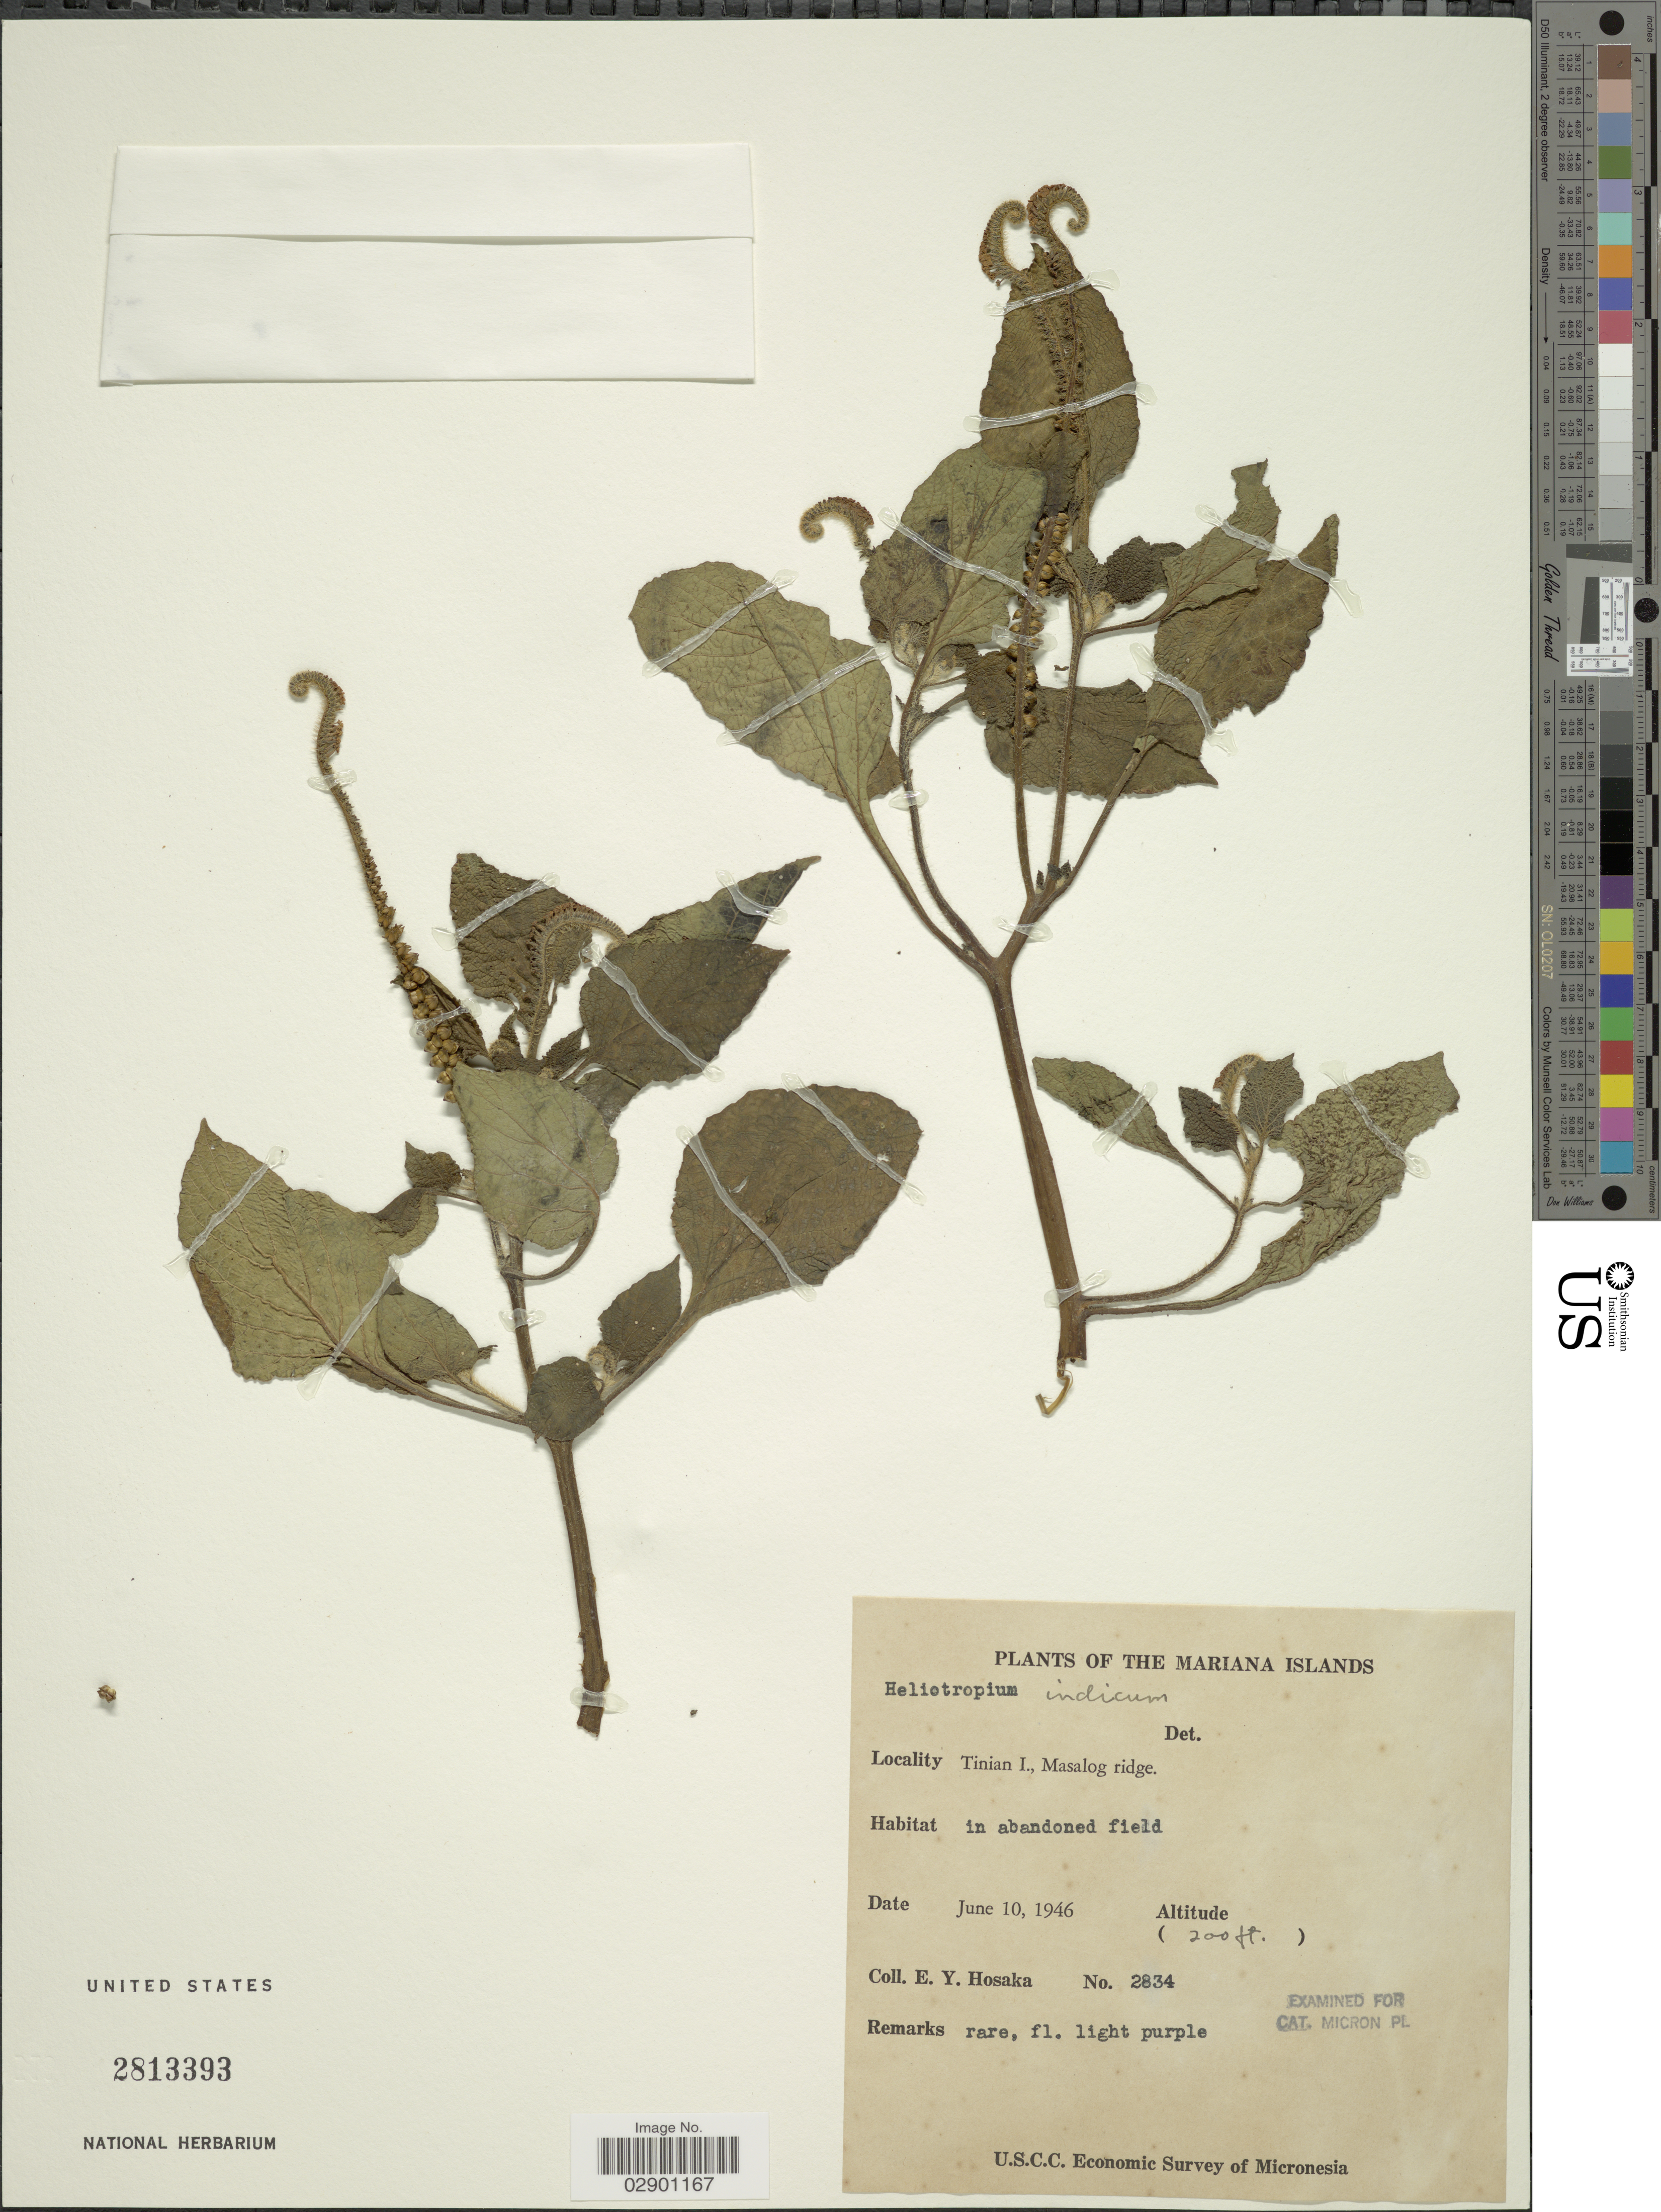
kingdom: Plantae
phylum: Tracheophyta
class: Magnoliopsida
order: Boraginales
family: Heliotropiaceae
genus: Heliotropium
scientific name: Heliotropium indicum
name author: L.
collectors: E. Y. Hosaka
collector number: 2834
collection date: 1946-06-10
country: Northern Mariana Islands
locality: Mariana Islands. Tinian I., Masalog ridge.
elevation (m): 61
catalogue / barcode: US 2813393